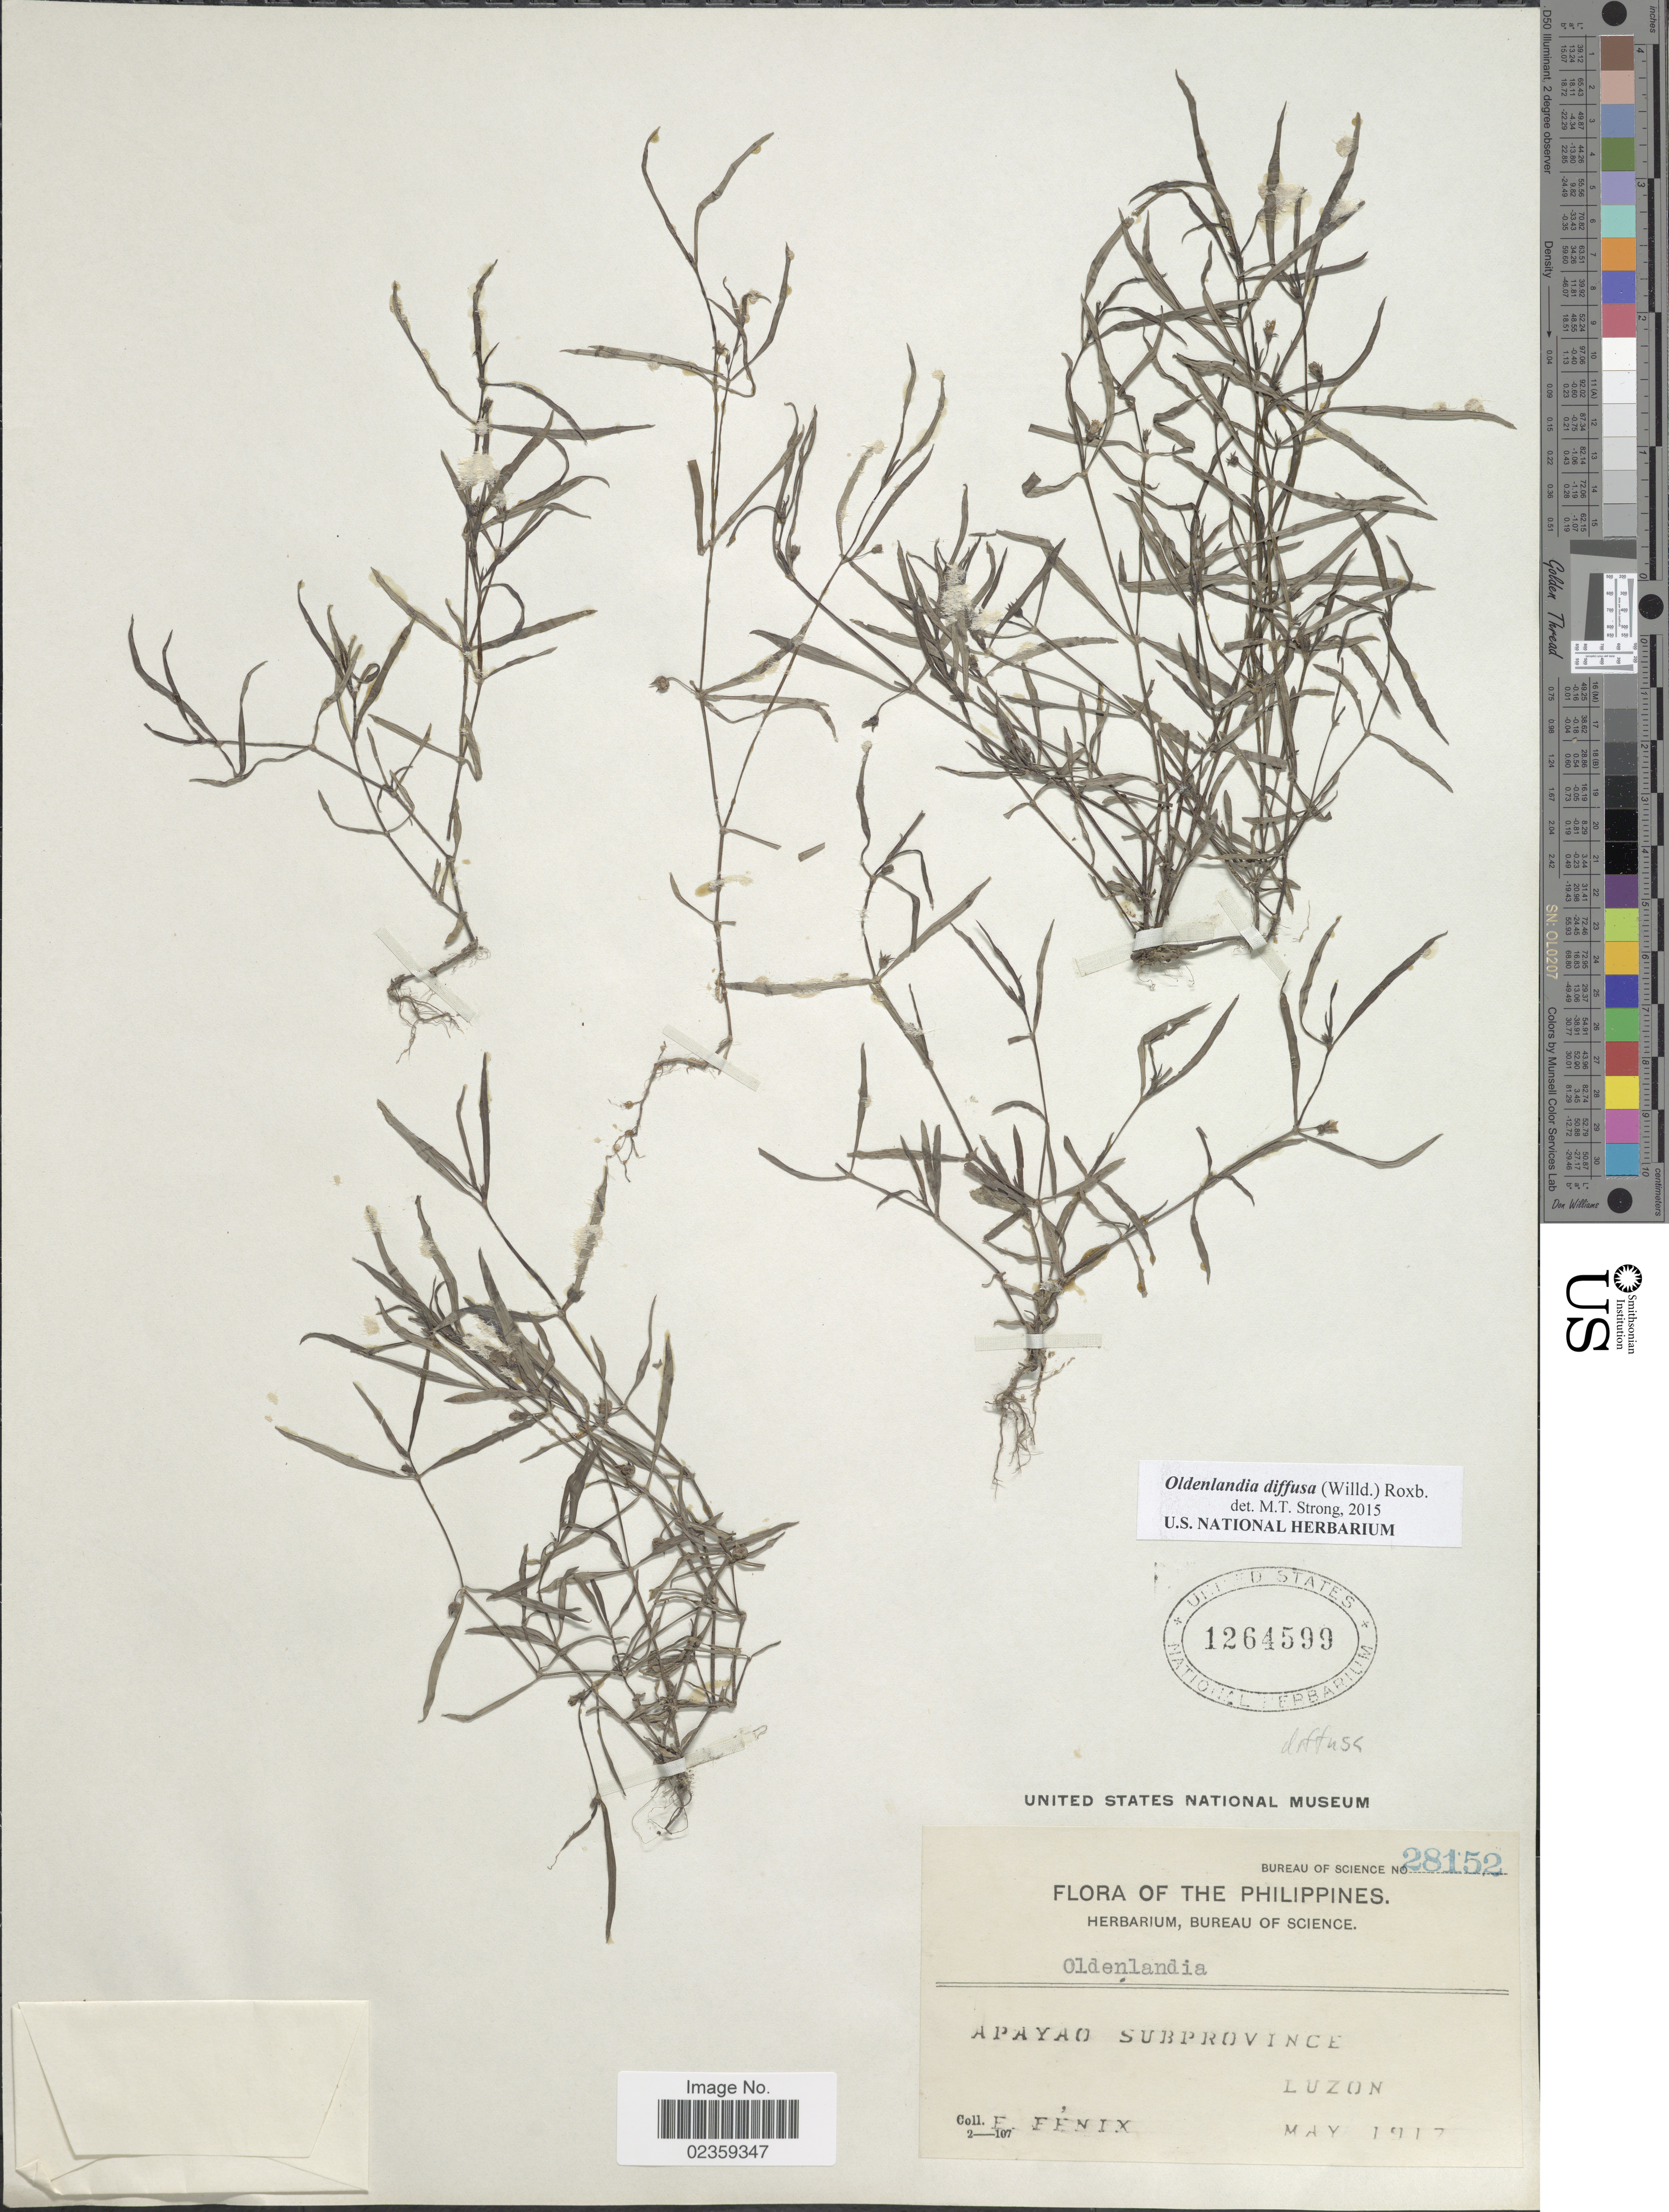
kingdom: Plantae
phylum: Tracheophyta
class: Magnoliopsida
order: Gentianales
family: Rubiaceae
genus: Oldenlandia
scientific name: Oldenlandia diffusa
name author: (Willd.) Roxb.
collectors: E. Fénix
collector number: Bureau of Science 28152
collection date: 1917-05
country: Philippines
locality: Apayao Subprovince. Luzon.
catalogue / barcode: US 1264599